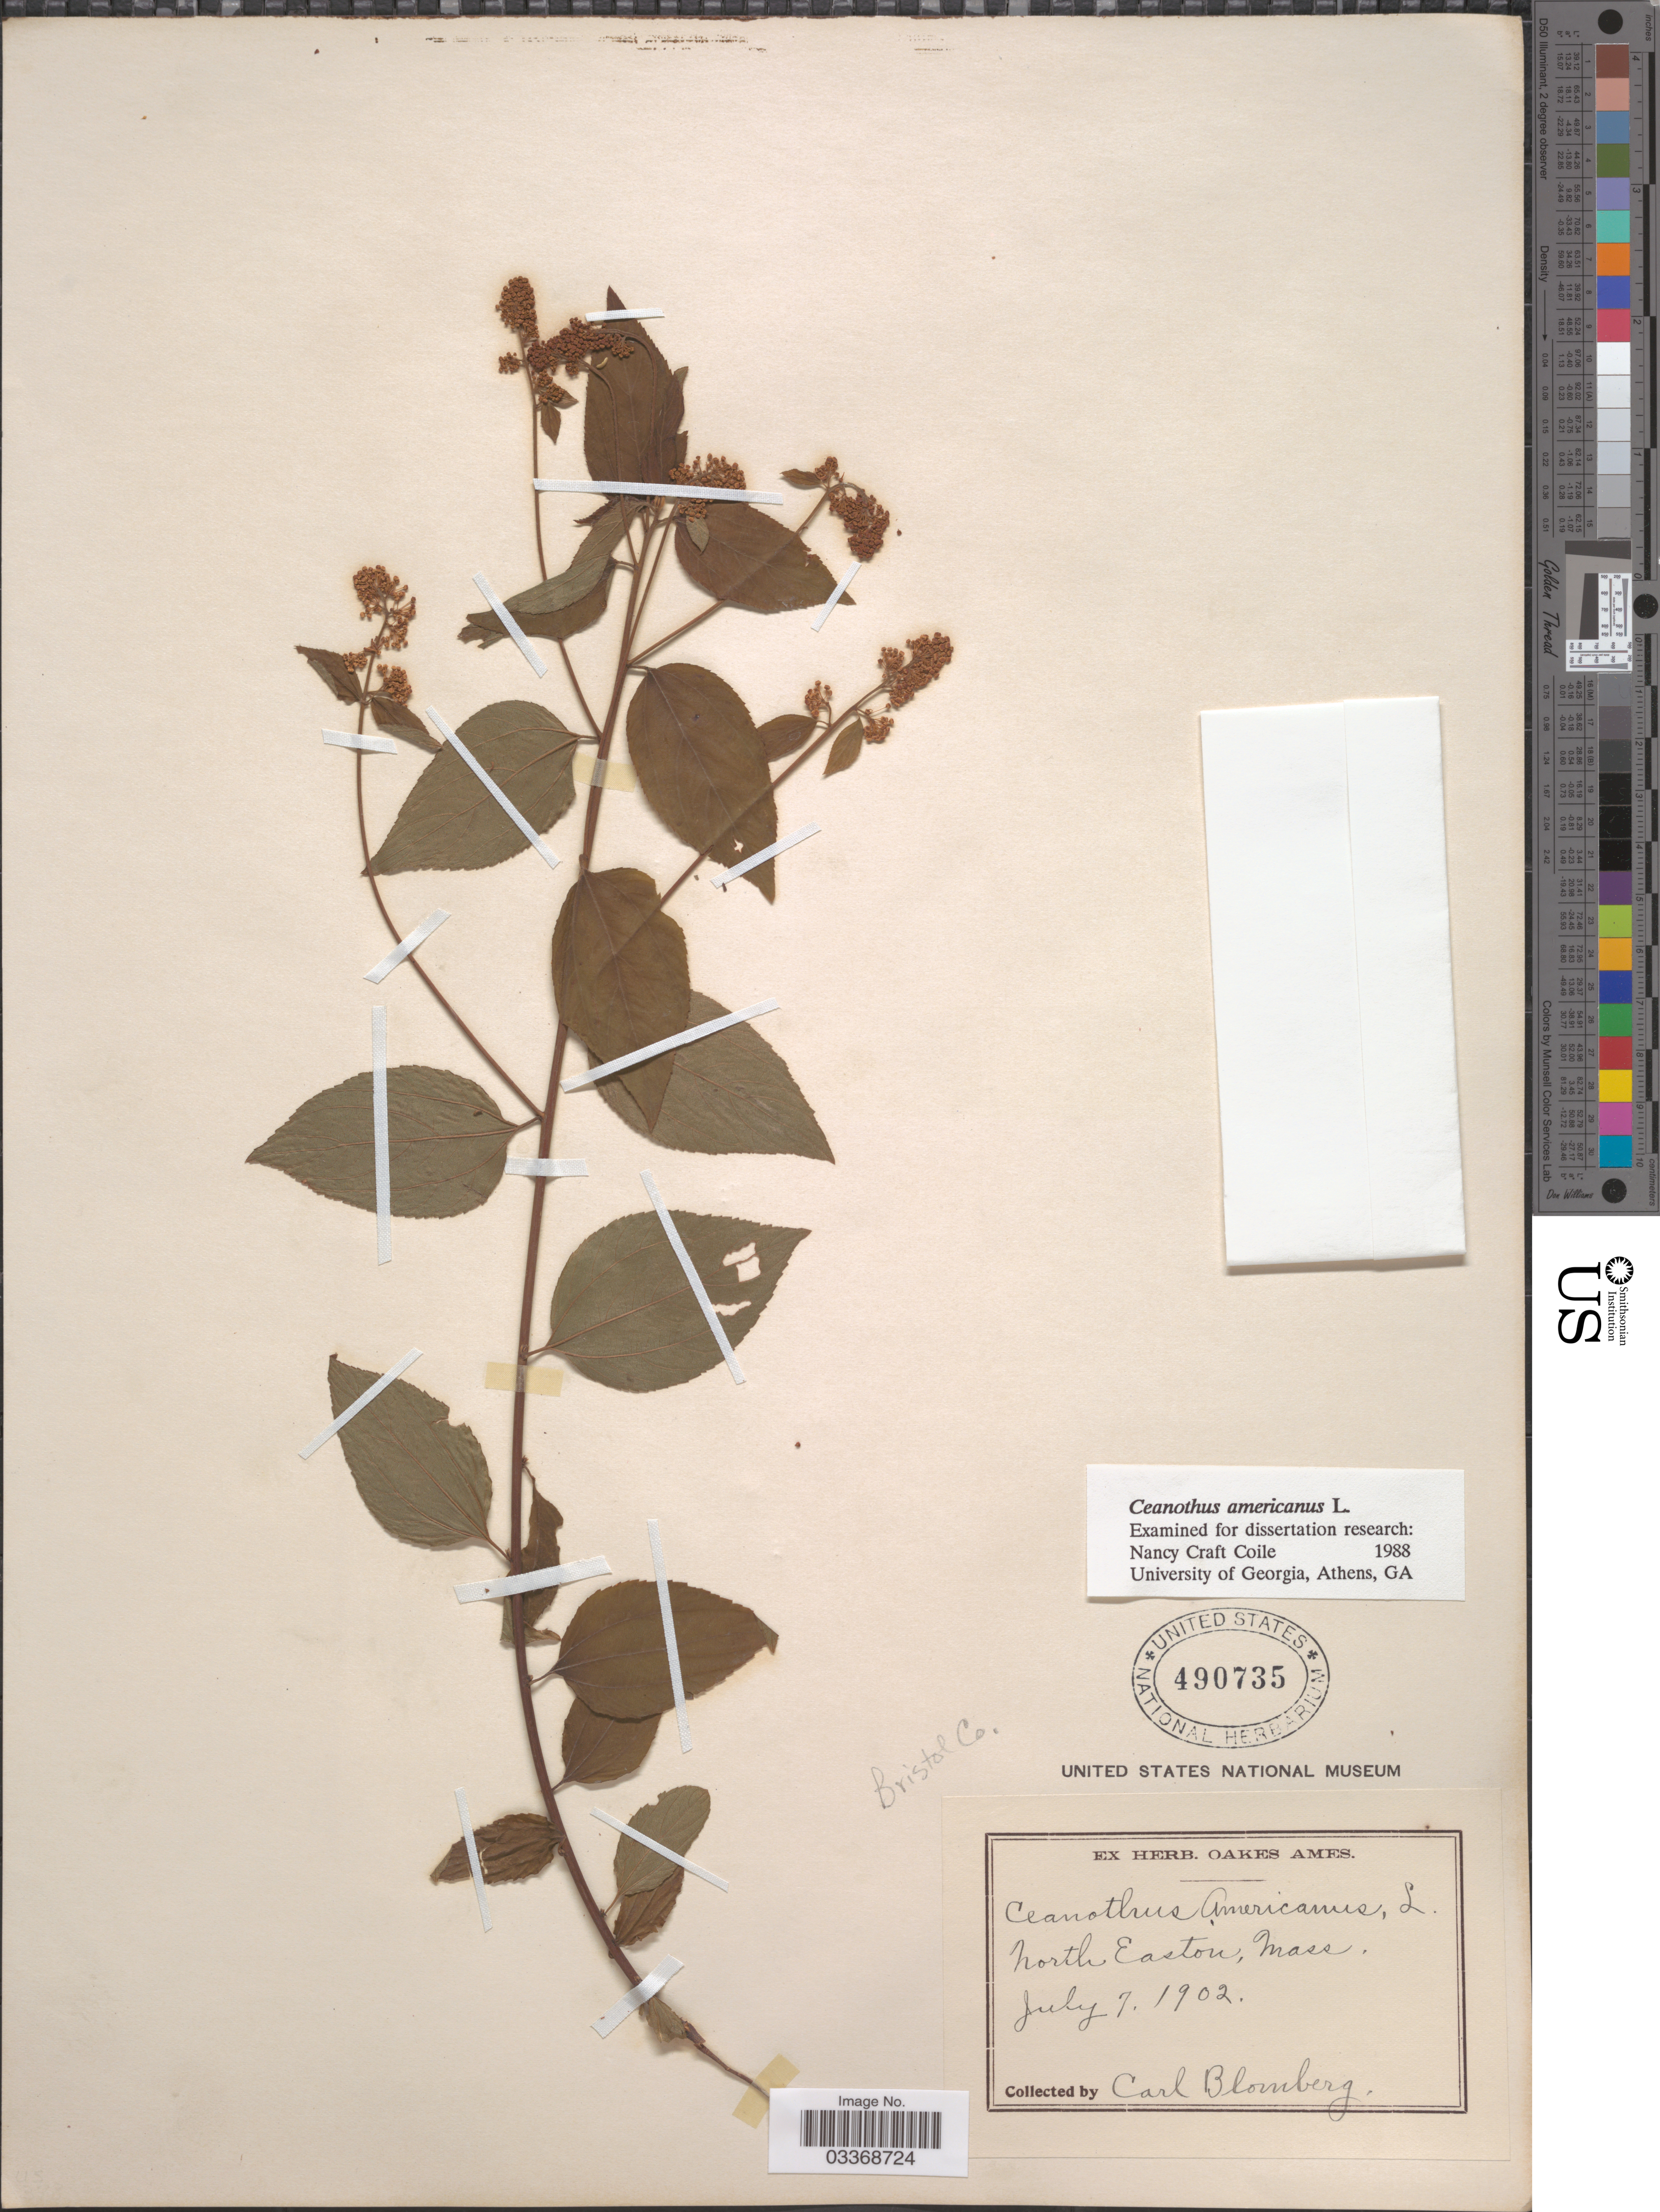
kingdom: Plantae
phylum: Tracheophyta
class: Magnoliopsida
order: Rosales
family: Rhamnaceae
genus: Ceanothus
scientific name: Ceanothus americanus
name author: L.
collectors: A. Blomberg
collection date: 1902-07-07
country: United States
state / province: Massachusetts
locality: North Easton, Bristol Co.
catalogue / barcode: US 490735